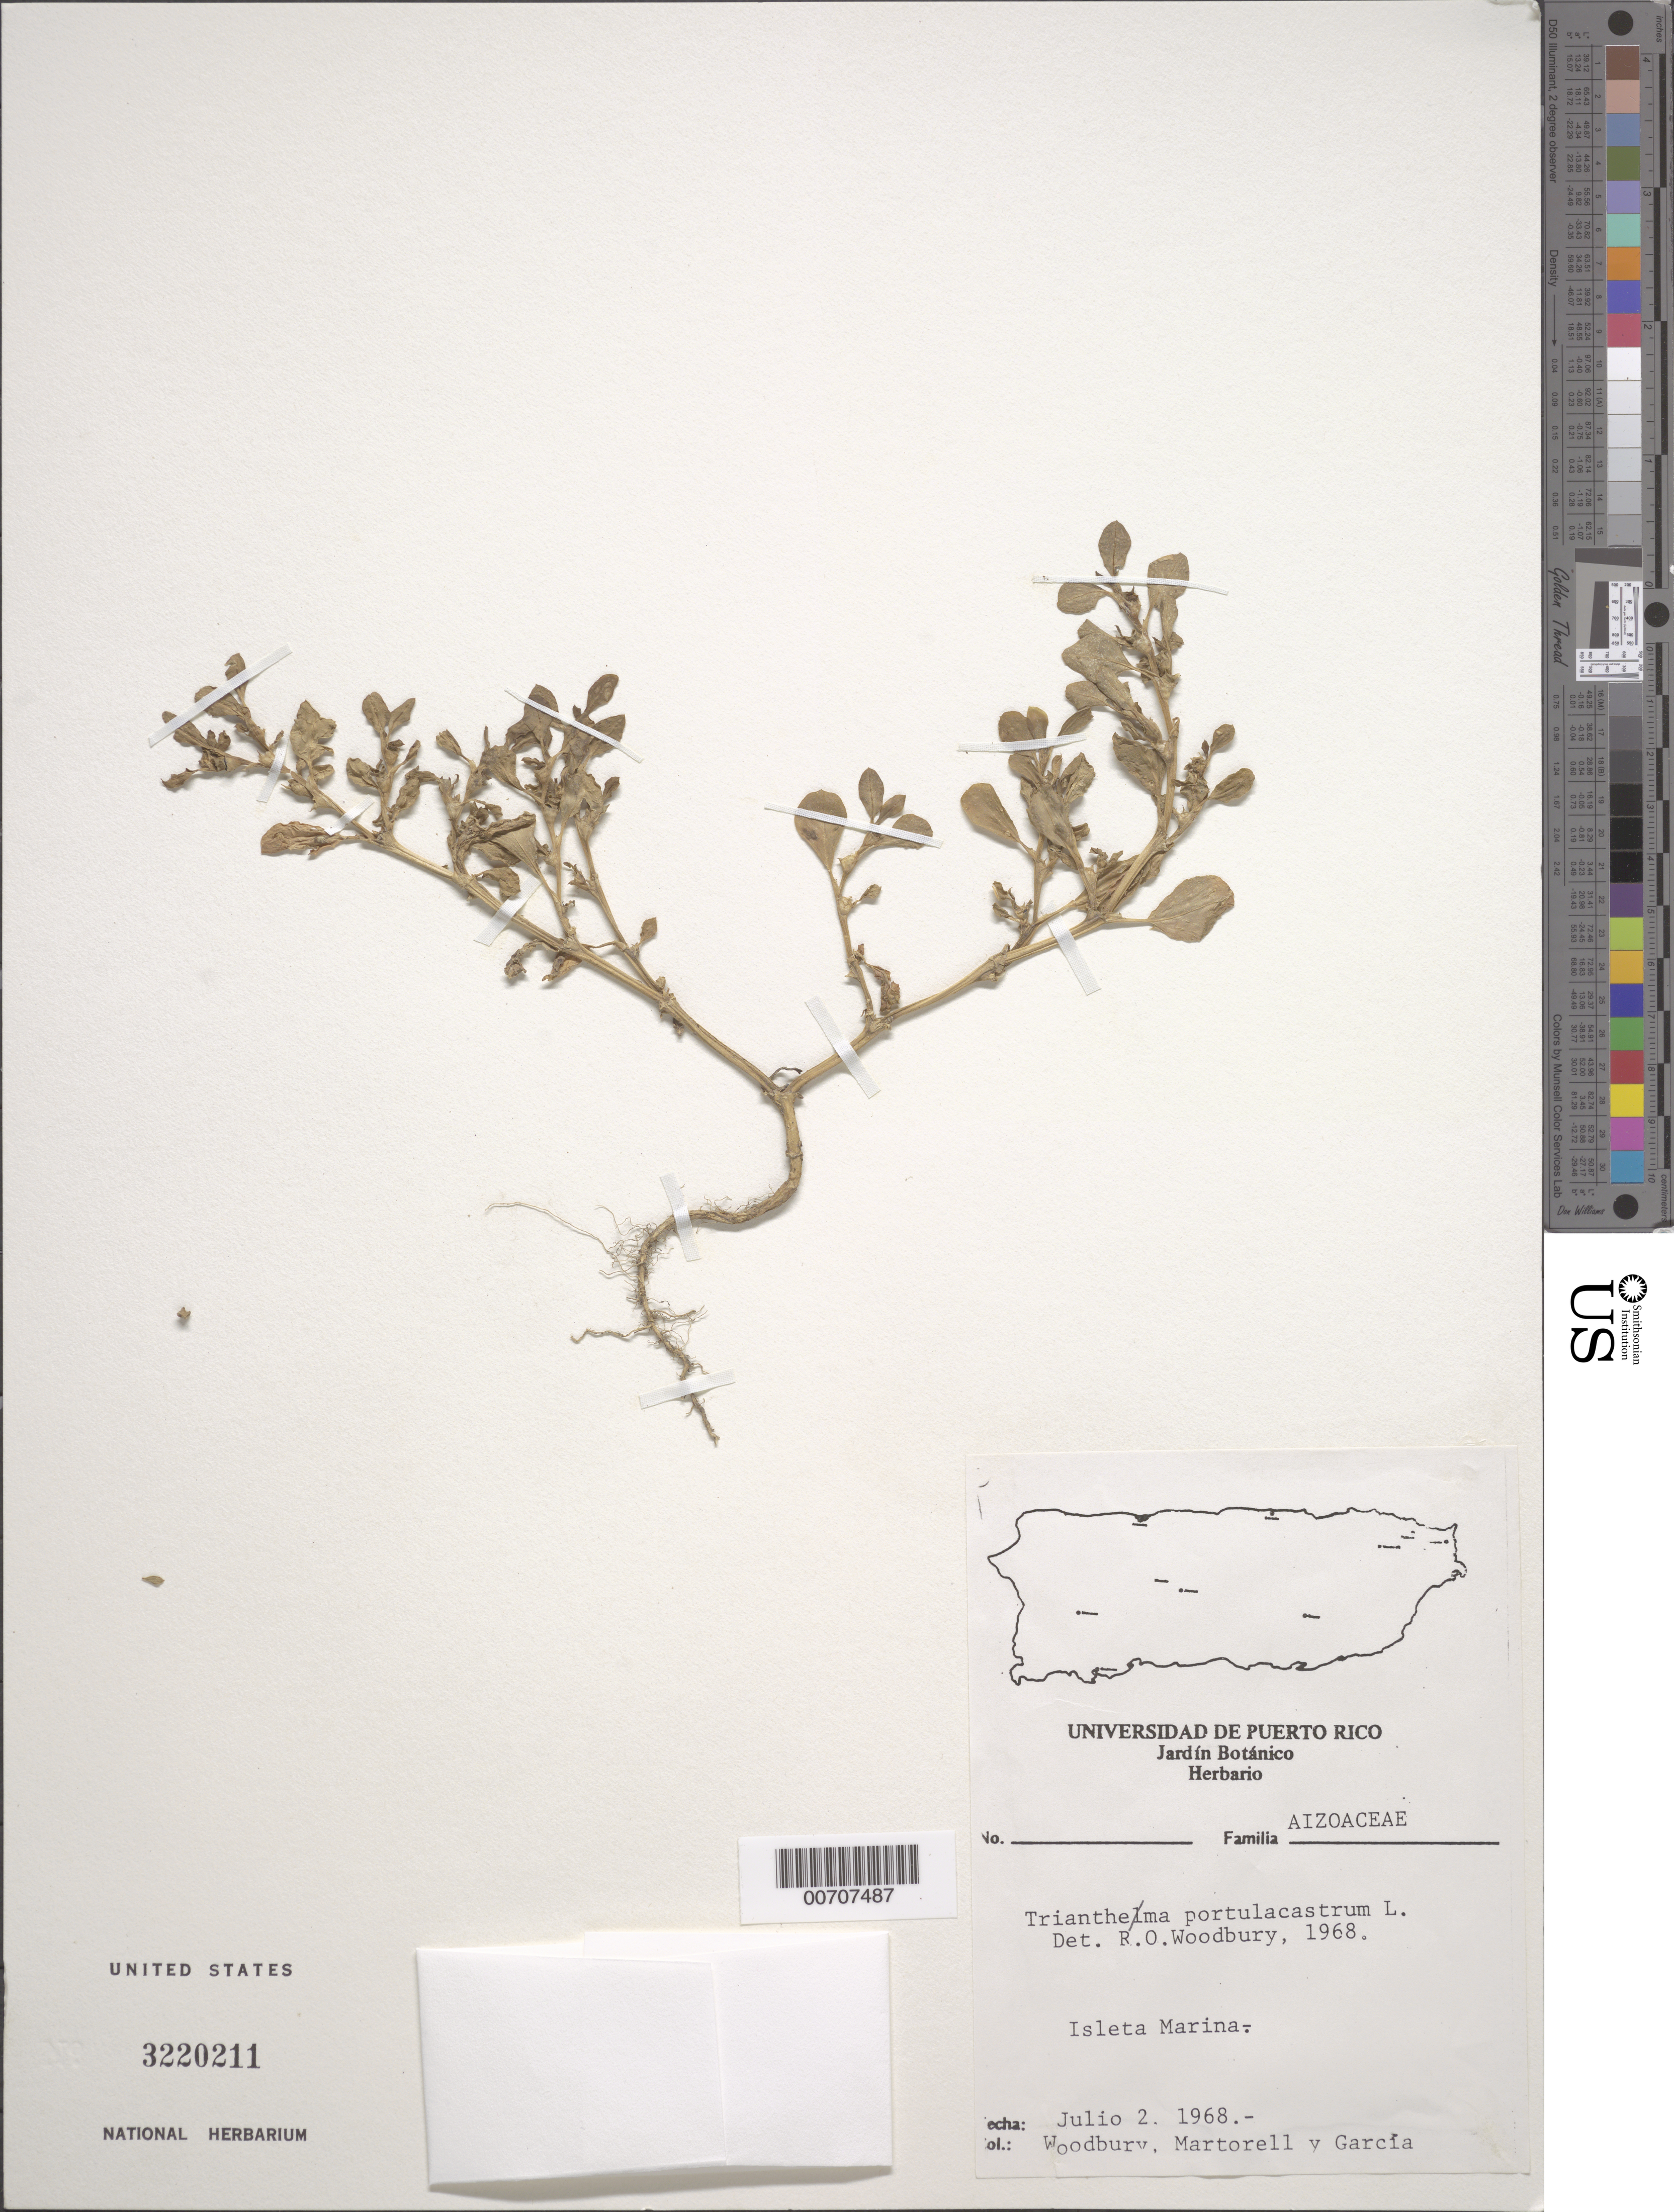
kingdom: Plantae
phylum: Tracheophyta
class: Magnoliopsida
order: Caryophyllales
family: Aizoaceae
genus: Trianthema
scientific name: Trianthema portulacastrum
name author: L.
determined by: Woodbury, R. O.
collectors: R. O. Woodbury, L. Martorell & J. C. García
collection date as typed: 02 Jul 1968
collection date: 1968-07-02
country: Puerto Rico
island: Greater Antilles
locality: Isleta Marina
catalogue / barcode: US 3220211